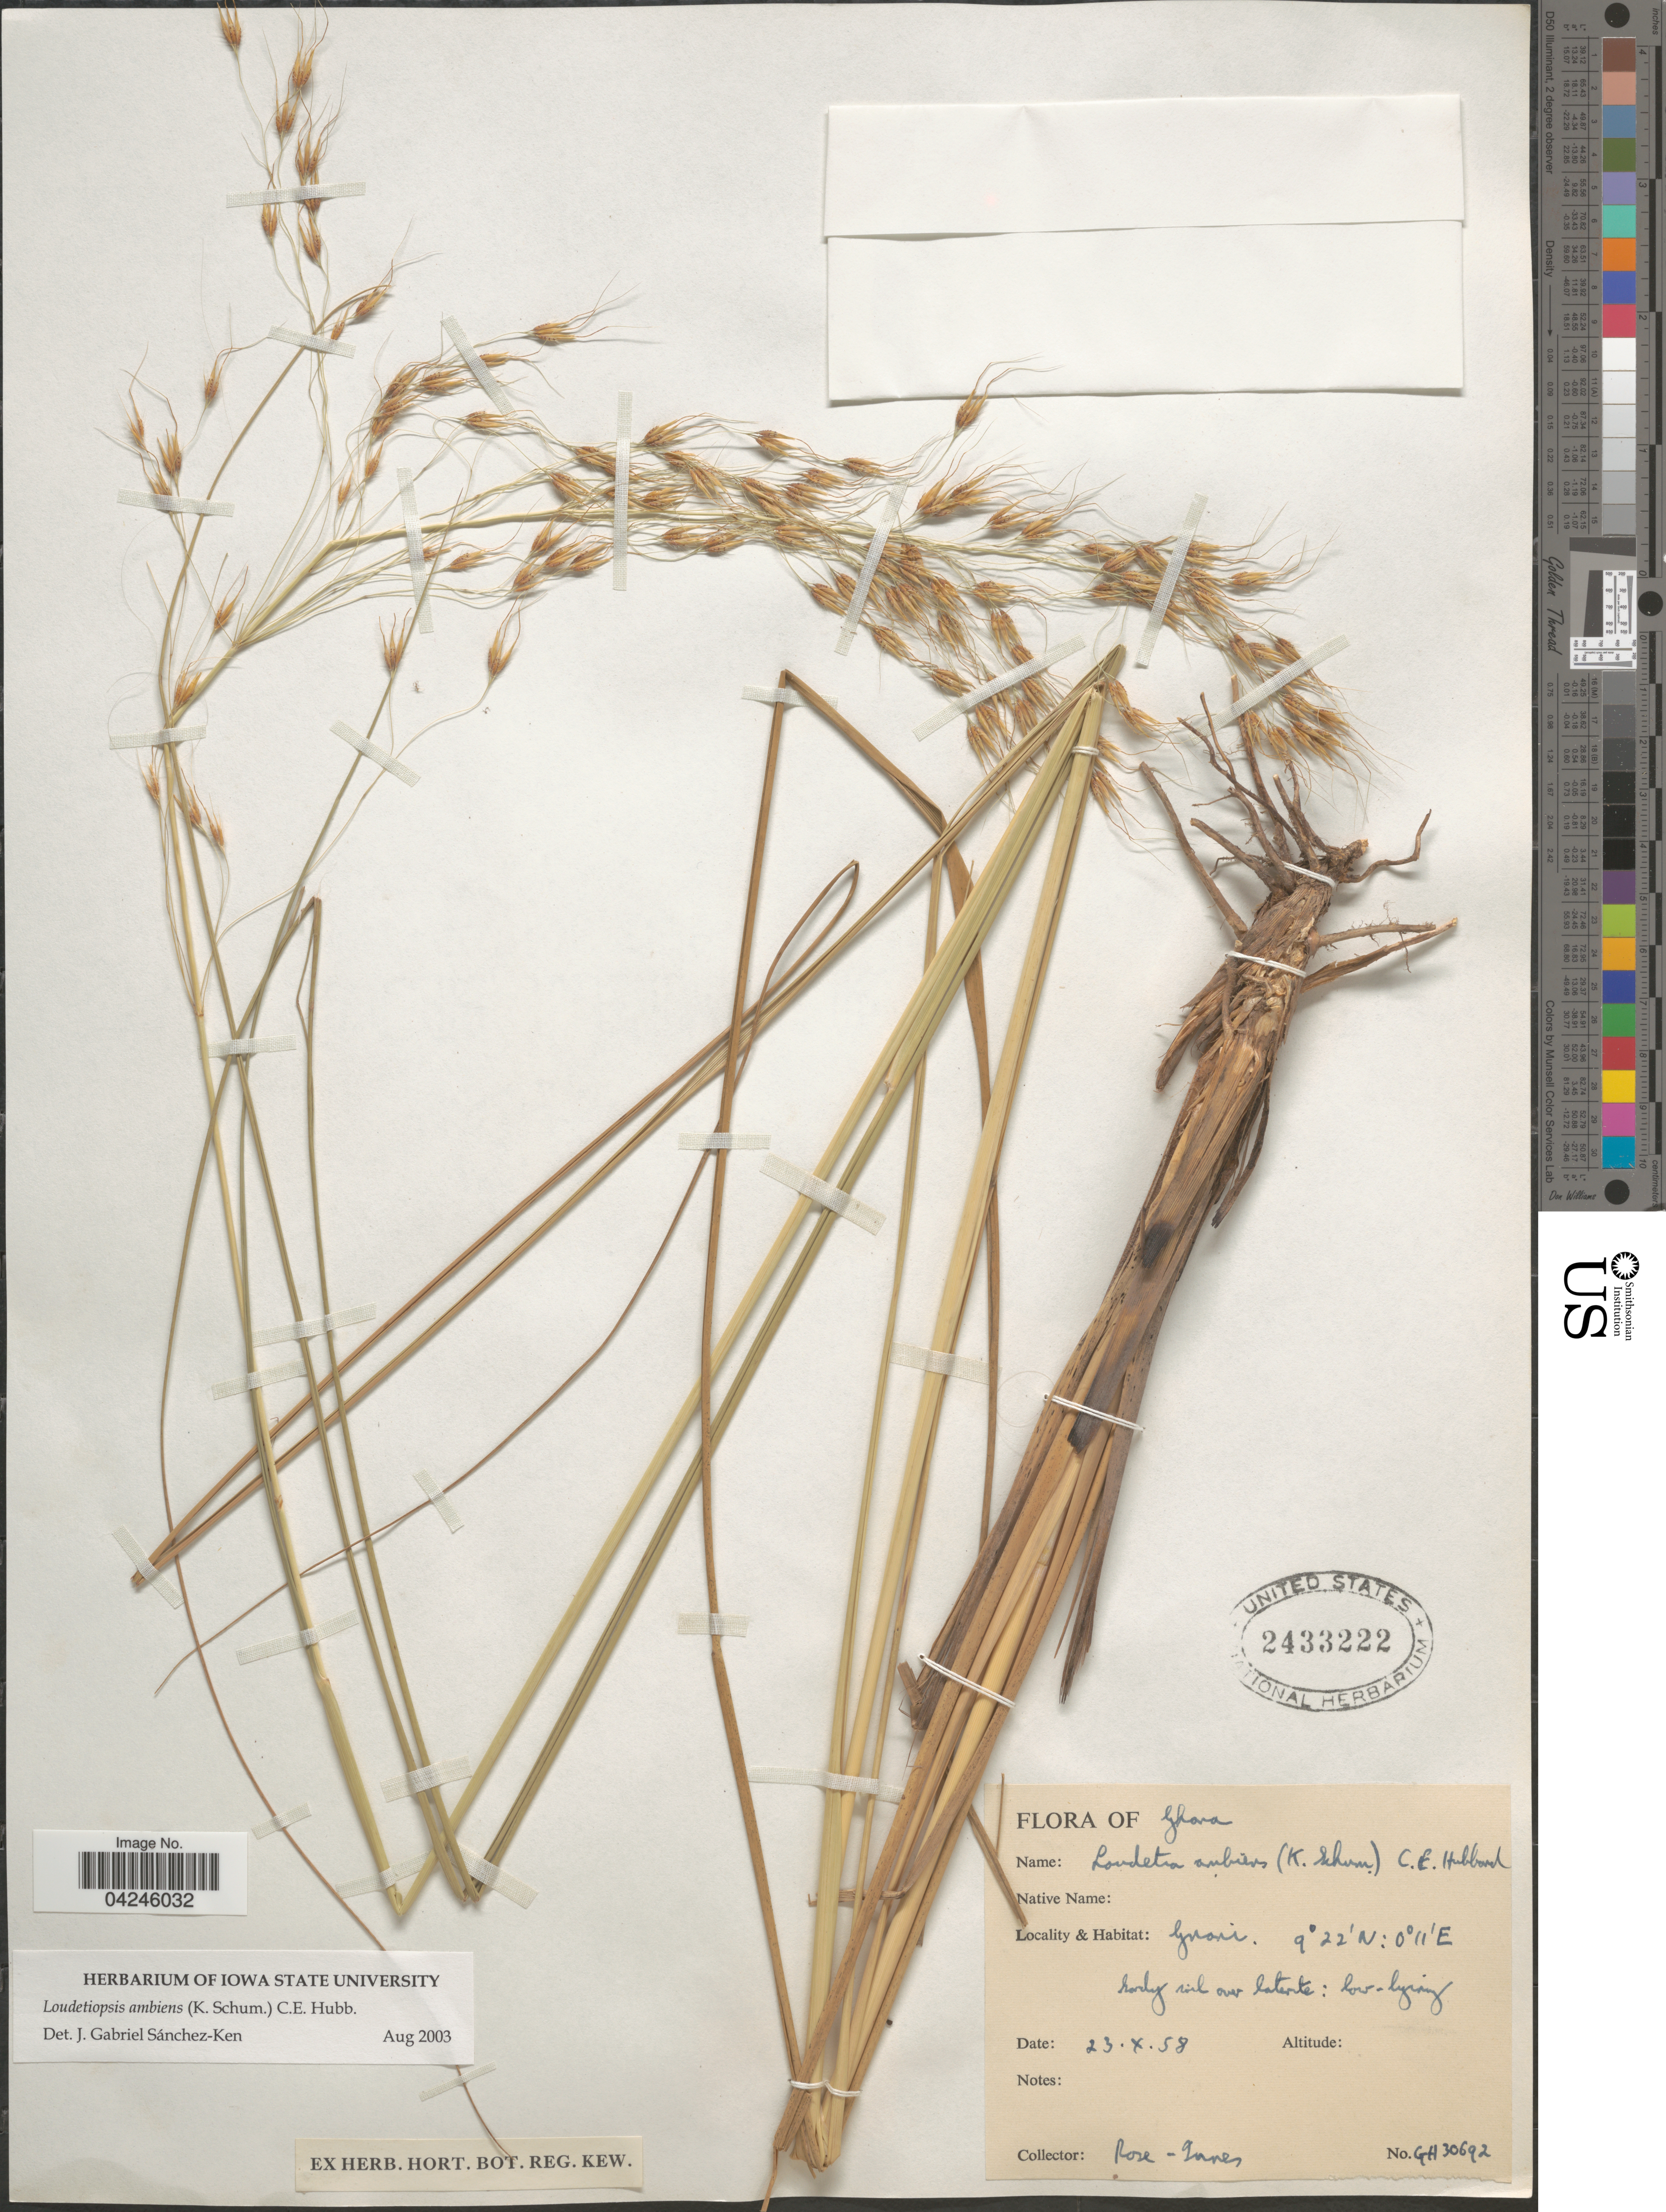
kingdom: Plantae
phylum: Tracheophyta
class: Liliopsida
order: Poales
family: Poaceae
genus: Loudetiopsis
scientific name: Loudetiopsis ambiens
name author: (K. Schum.) Conert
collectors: R. Rose-Innes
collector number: GH30692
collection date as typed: Transcribed d/m/y: 23/10/58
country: Ghana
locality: Gnani.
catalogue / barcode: US 2433222